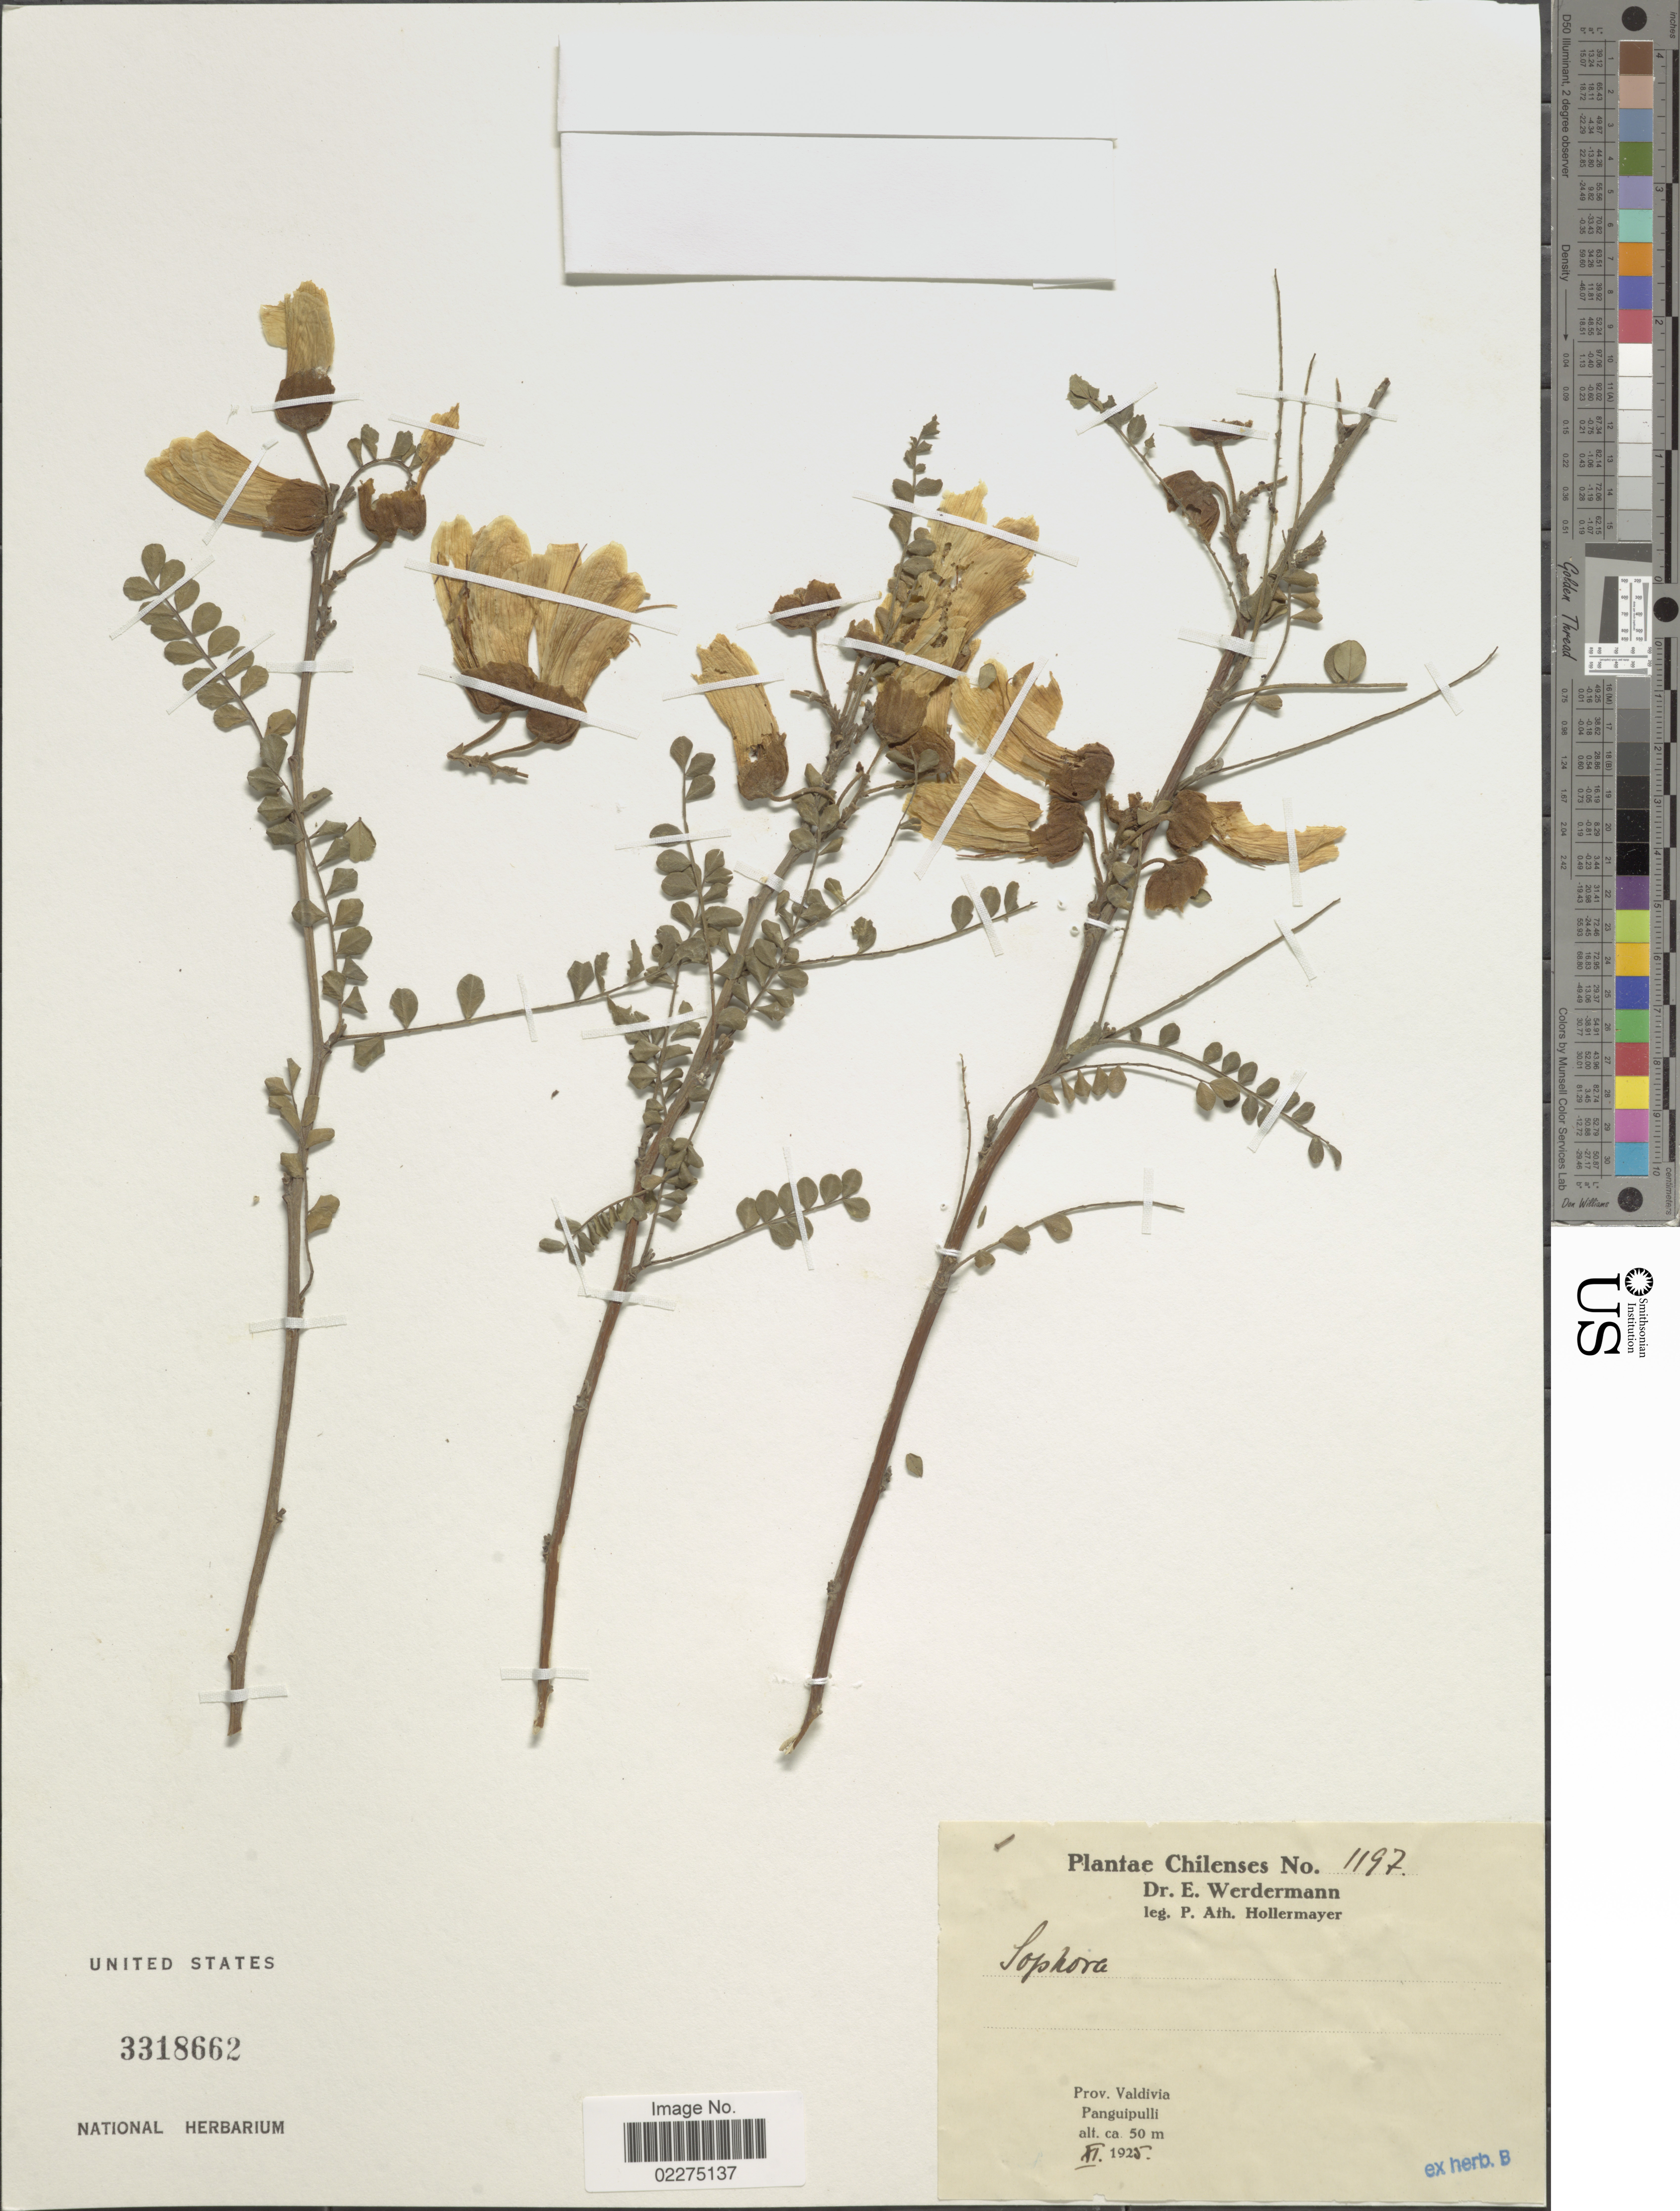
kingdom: Plantae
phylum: Tracheophyta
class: Magnoliopsida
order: Fabales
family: Fabaceae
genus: Sophora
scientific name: Sophora sp.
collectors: P. Hollermayer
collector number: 1197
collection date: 1925-11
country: Chile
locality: Prov. Valdivia. Panguipulli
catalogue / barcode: US 3318662